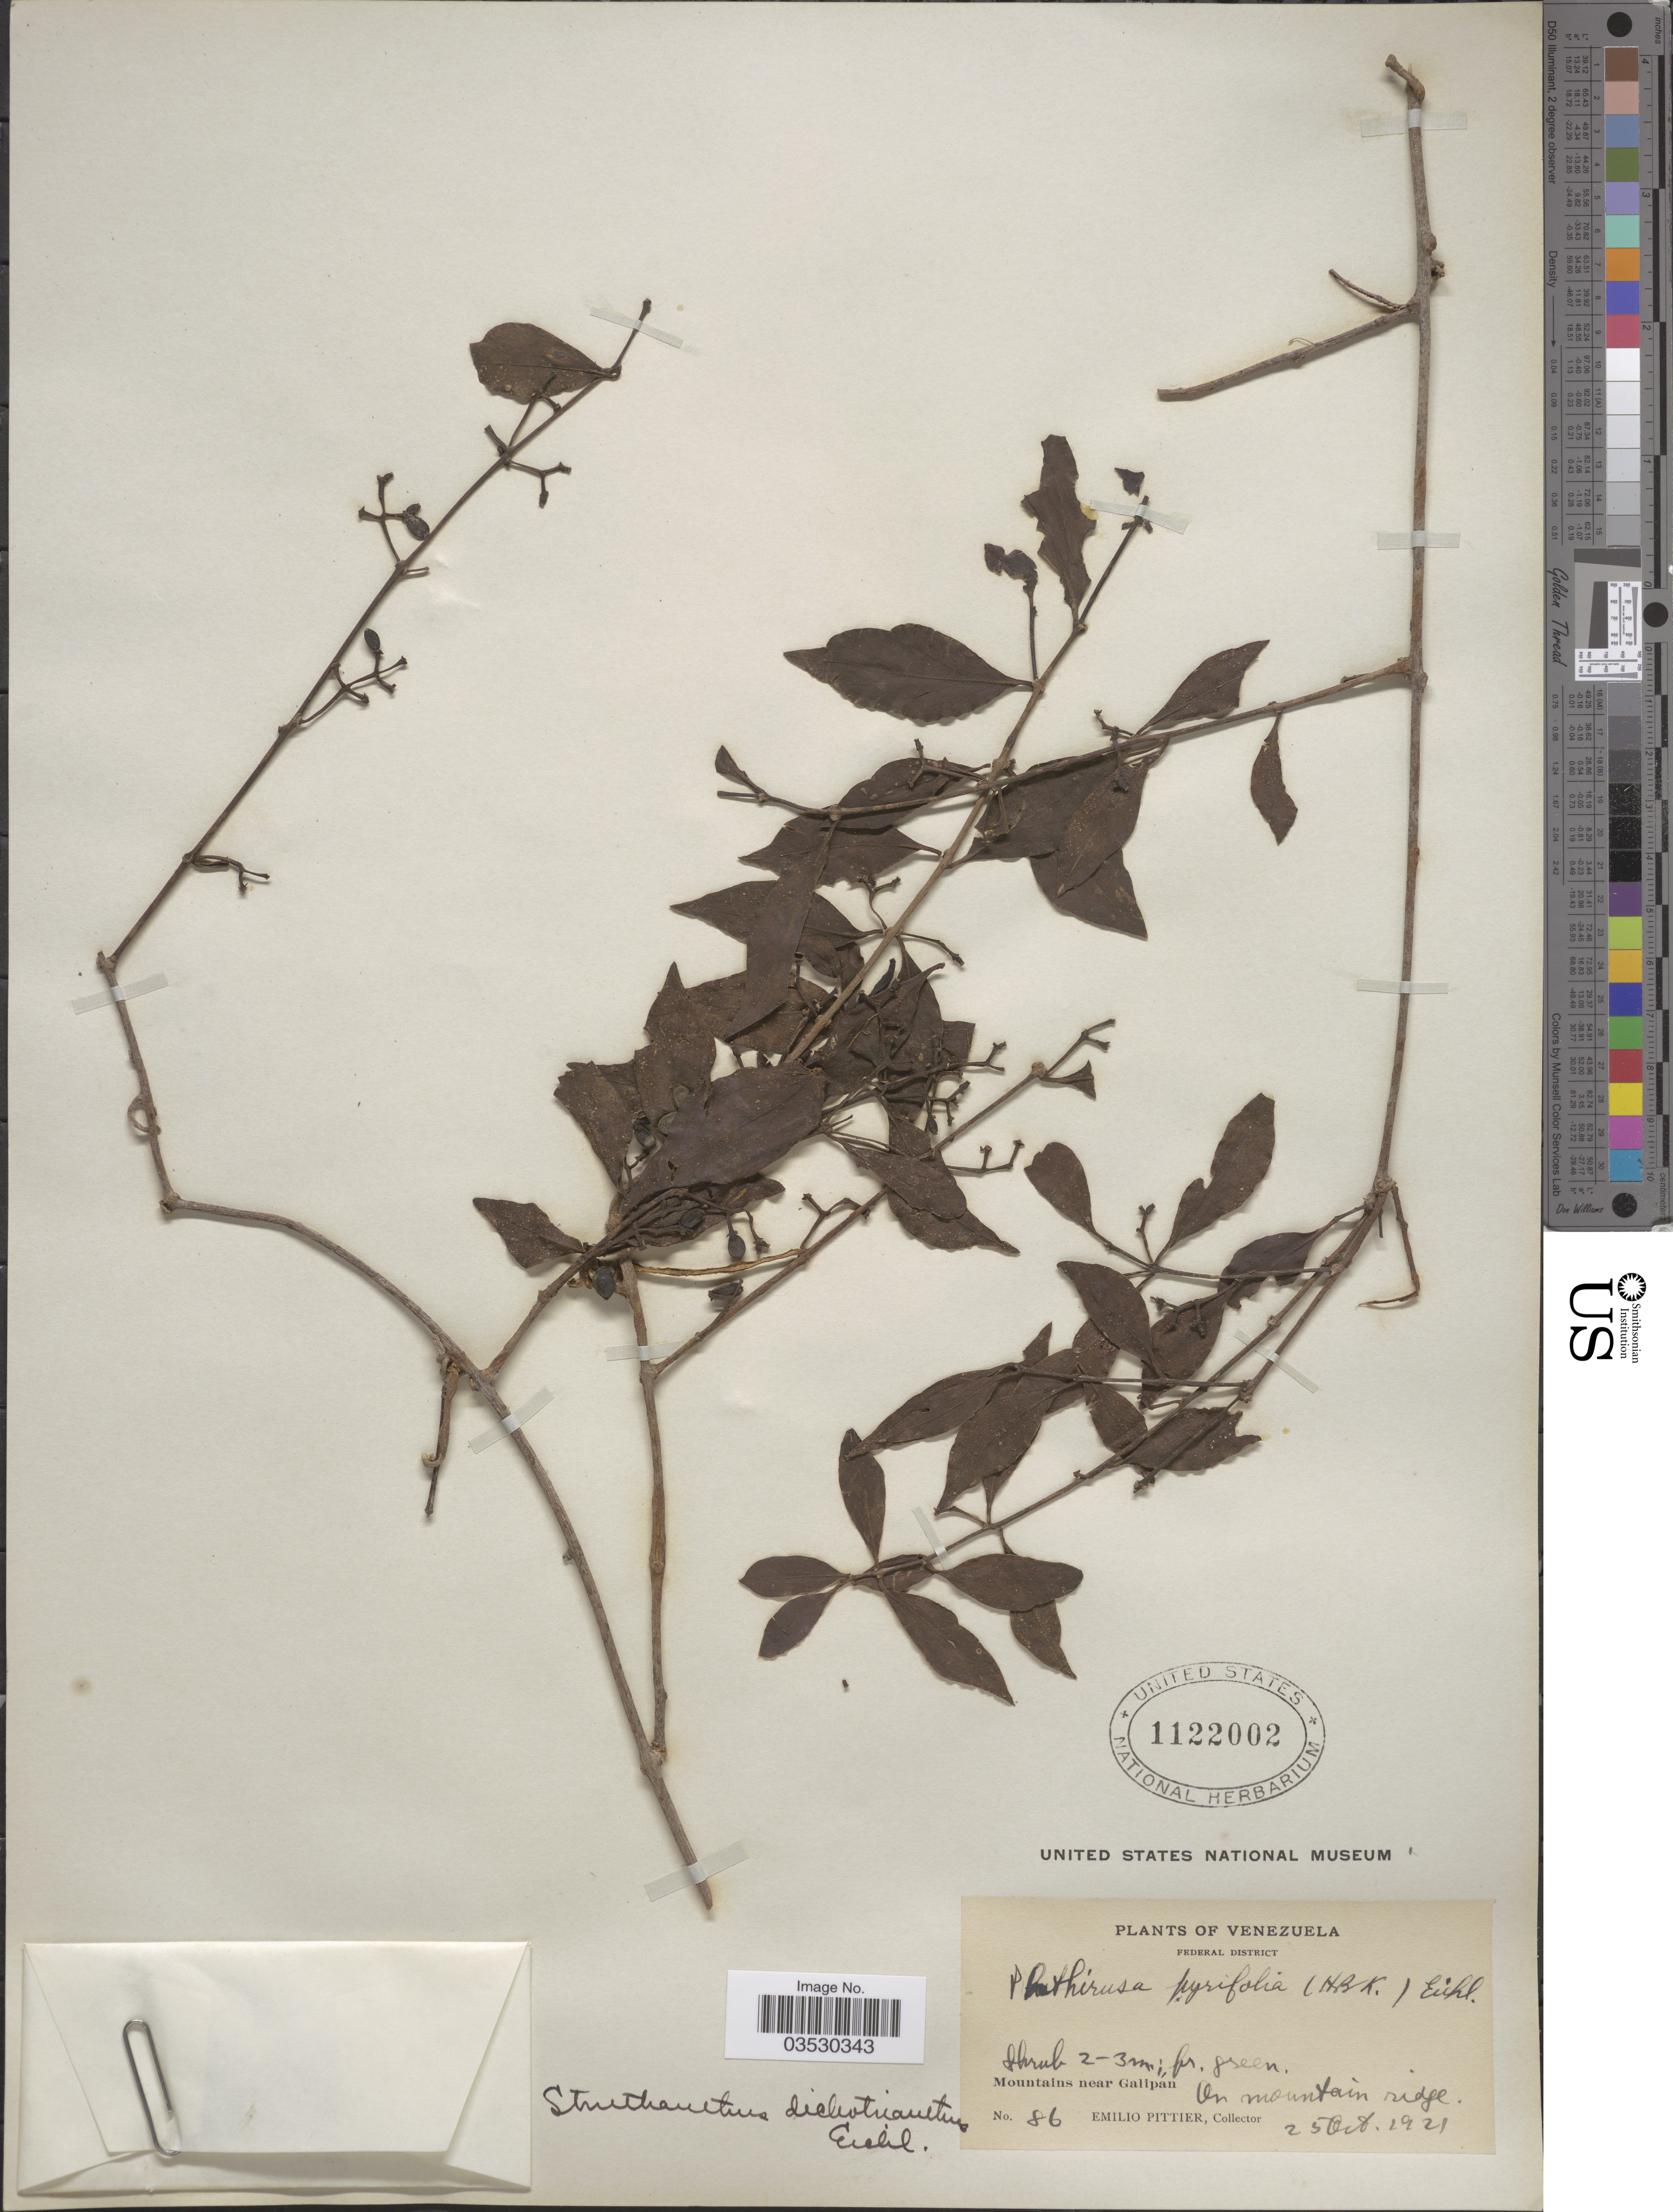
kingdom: Plantae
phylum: Tracheophyta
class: Magnoliopsida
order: Santalales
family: Loranthaceae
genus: Struthanthus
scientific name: Struthanthus dichotrianthus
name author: Eichler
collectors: E. Pittier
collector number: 86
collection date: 1921-10-25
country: Venezuela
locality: Federal District. Mountains near Galipan. On mountain ridge.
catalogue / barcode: US 1122002